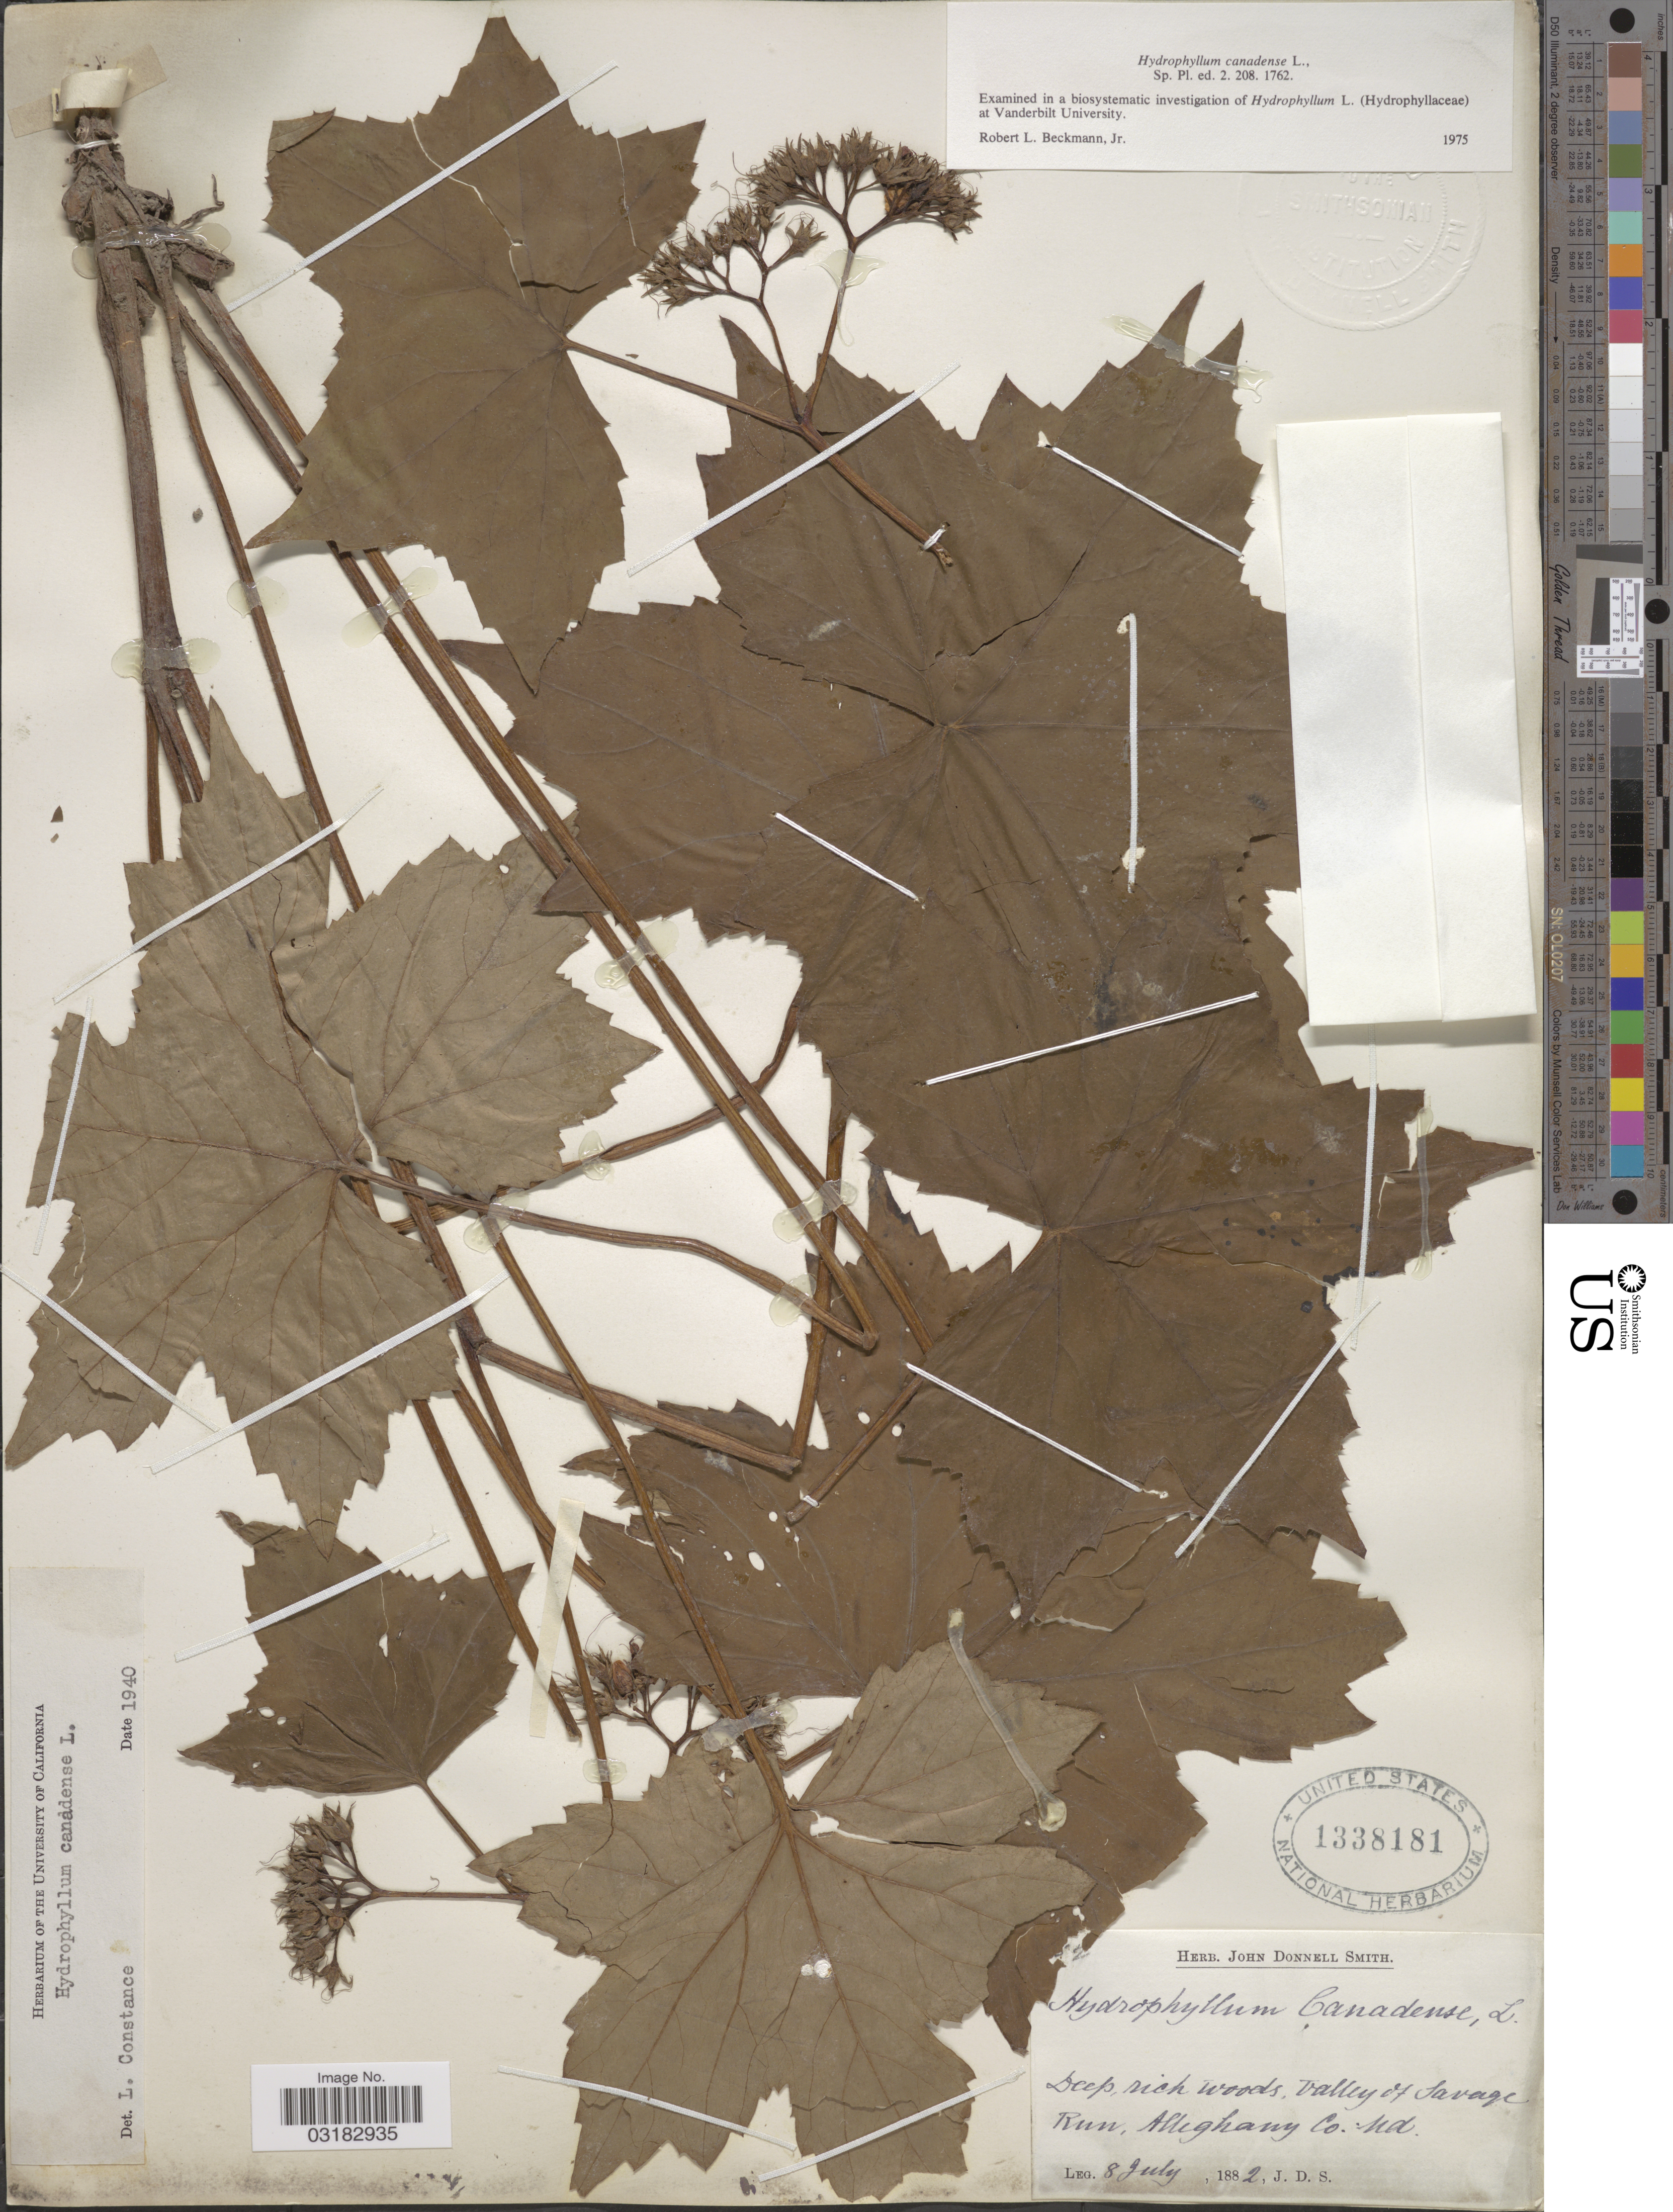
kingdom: Plantae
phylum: Tracheophyta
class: Magnoliopsida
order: Boraginales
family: Hydrophyllaceae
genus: Hydrophyllum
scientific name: Hydrophyllum canadense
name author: L.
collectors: J. Donnell Smith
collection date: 1882-07-08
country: United States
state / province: Maryland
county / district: Allegany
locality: Valley of Savage Run, Alleghany Co.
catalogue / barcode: US 1338181